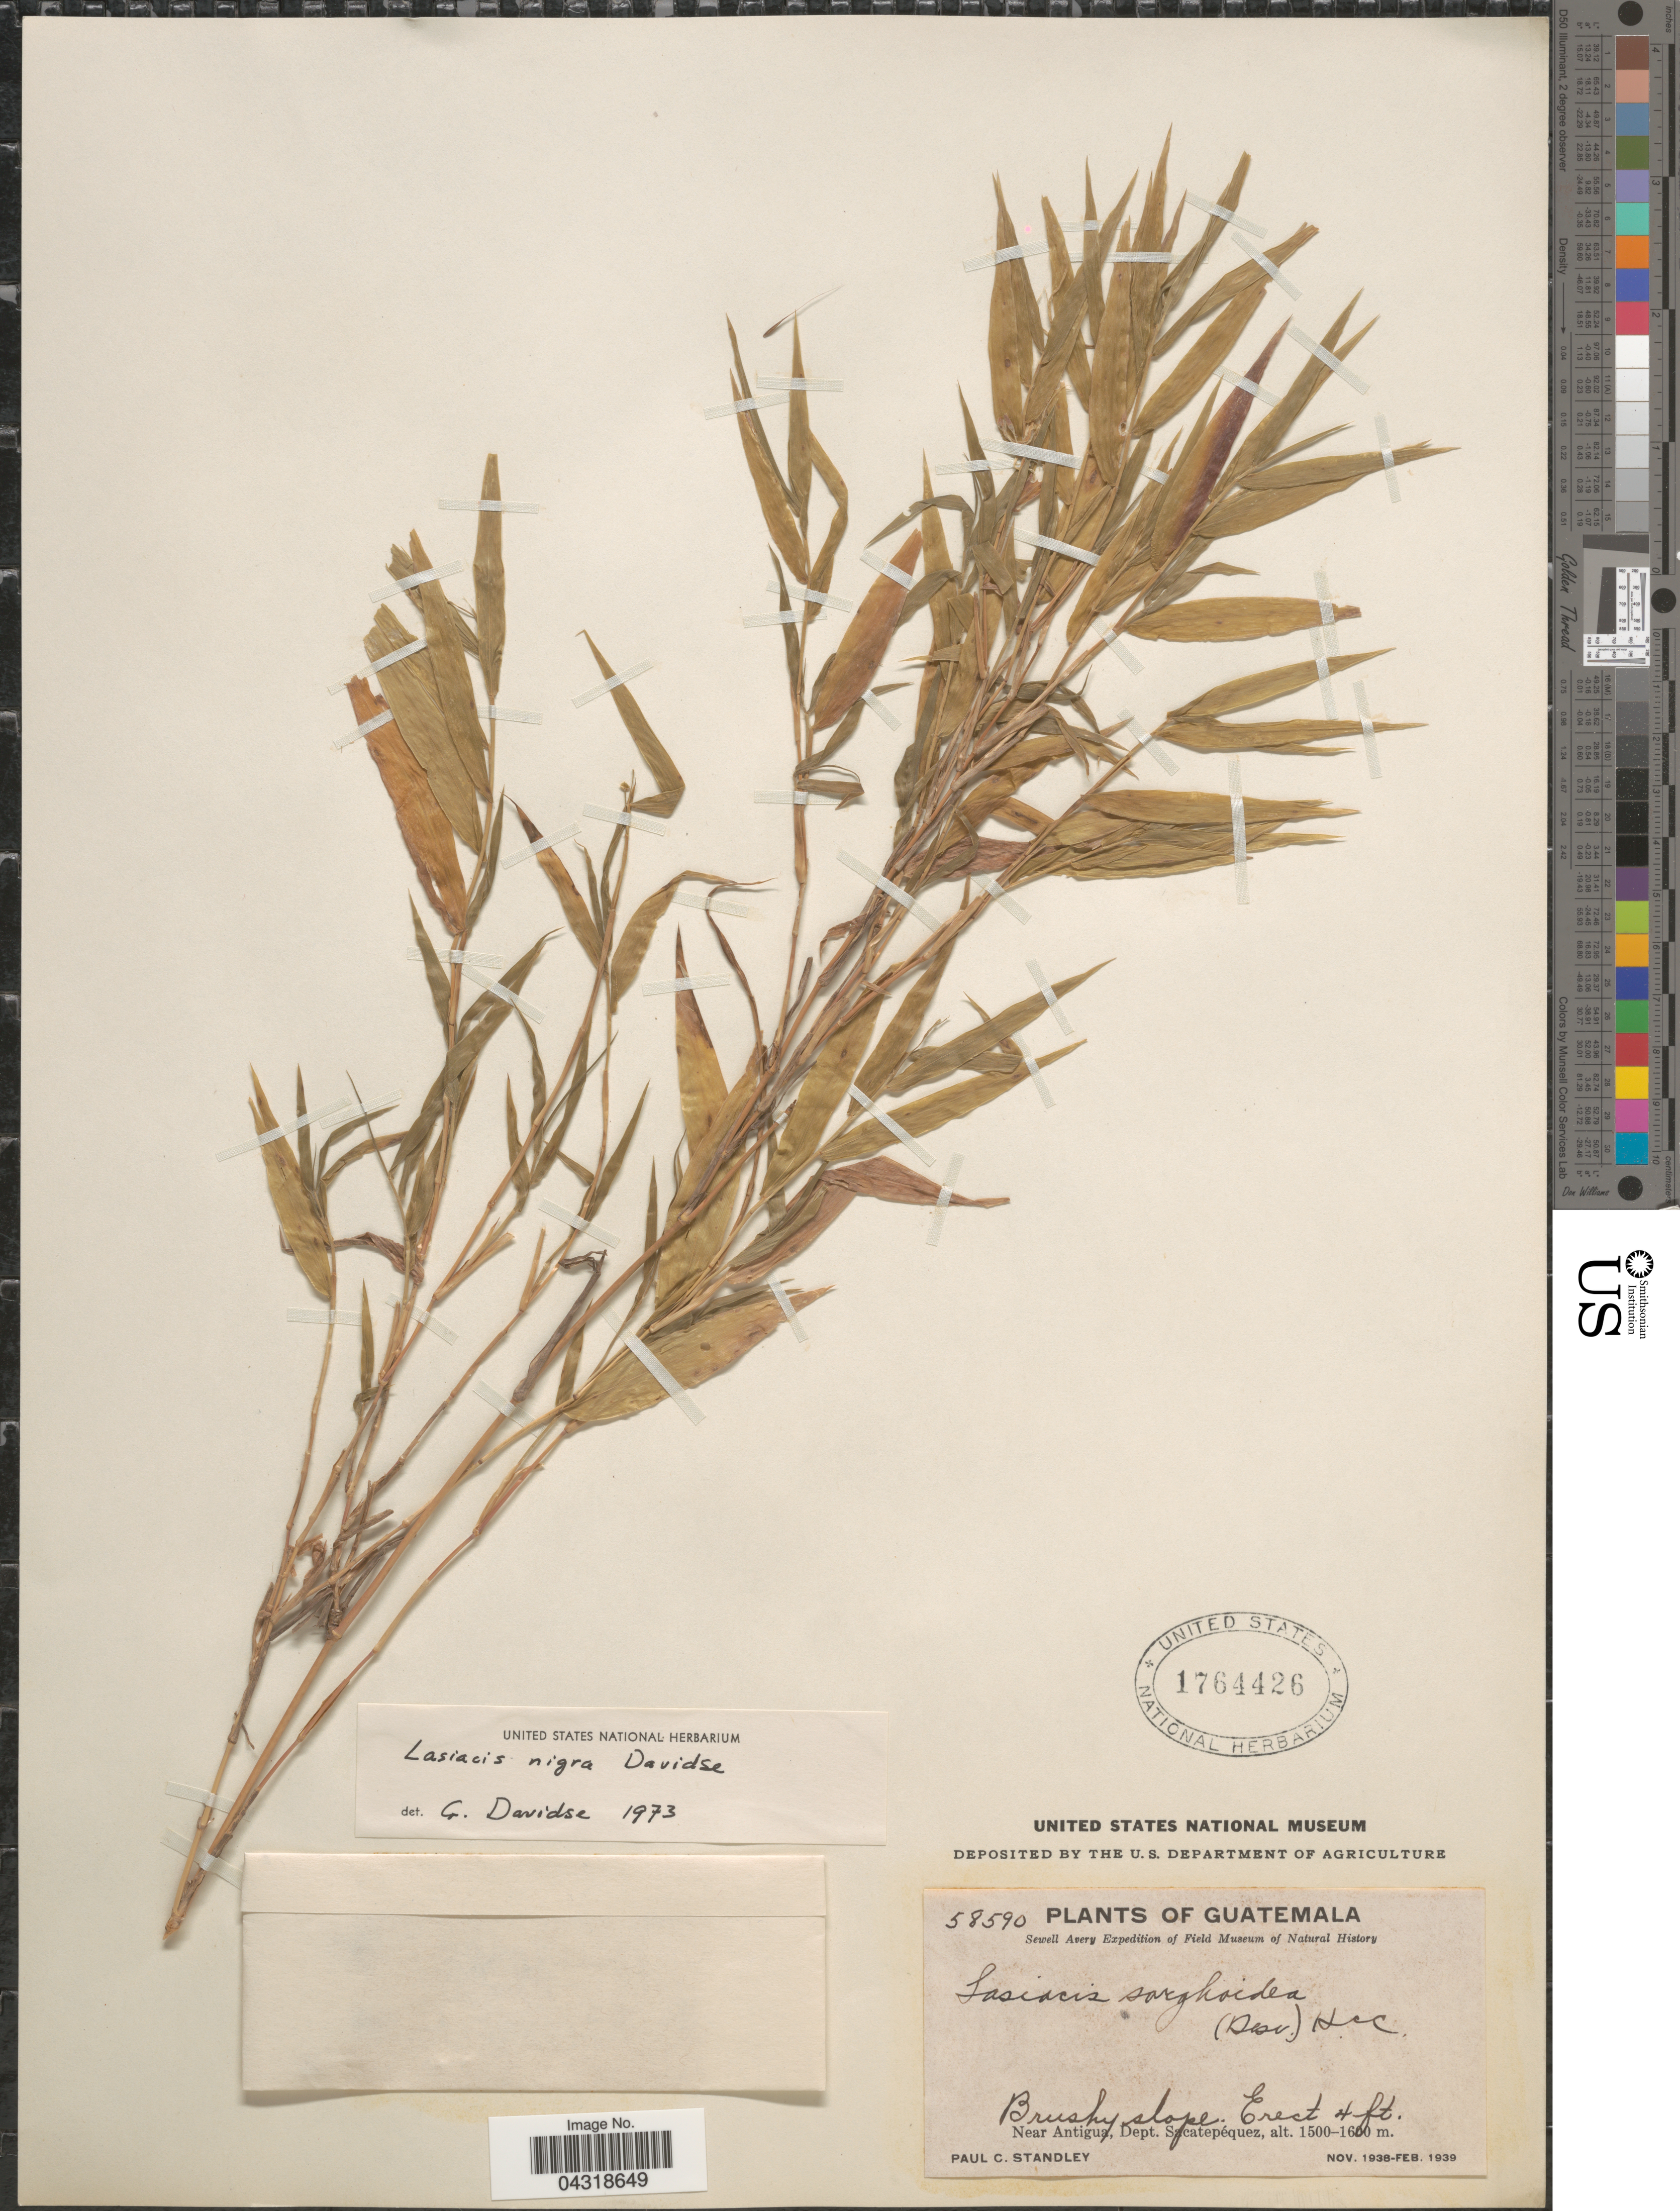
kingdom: Plantae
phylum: Tracheophyta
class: Liliopsida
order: Poales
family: Poaceae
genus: Lasiacis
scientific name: Lasiacis nigra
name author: Davidse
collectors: P. C. Standley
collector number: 58590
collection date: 1938-11/1939-02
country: Guatemala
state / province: Sacatepequez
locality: Sewell Avery Expedition. Near Antigua, Dept. Sacatepéquez.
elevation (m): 1500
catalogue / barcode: US 1764426